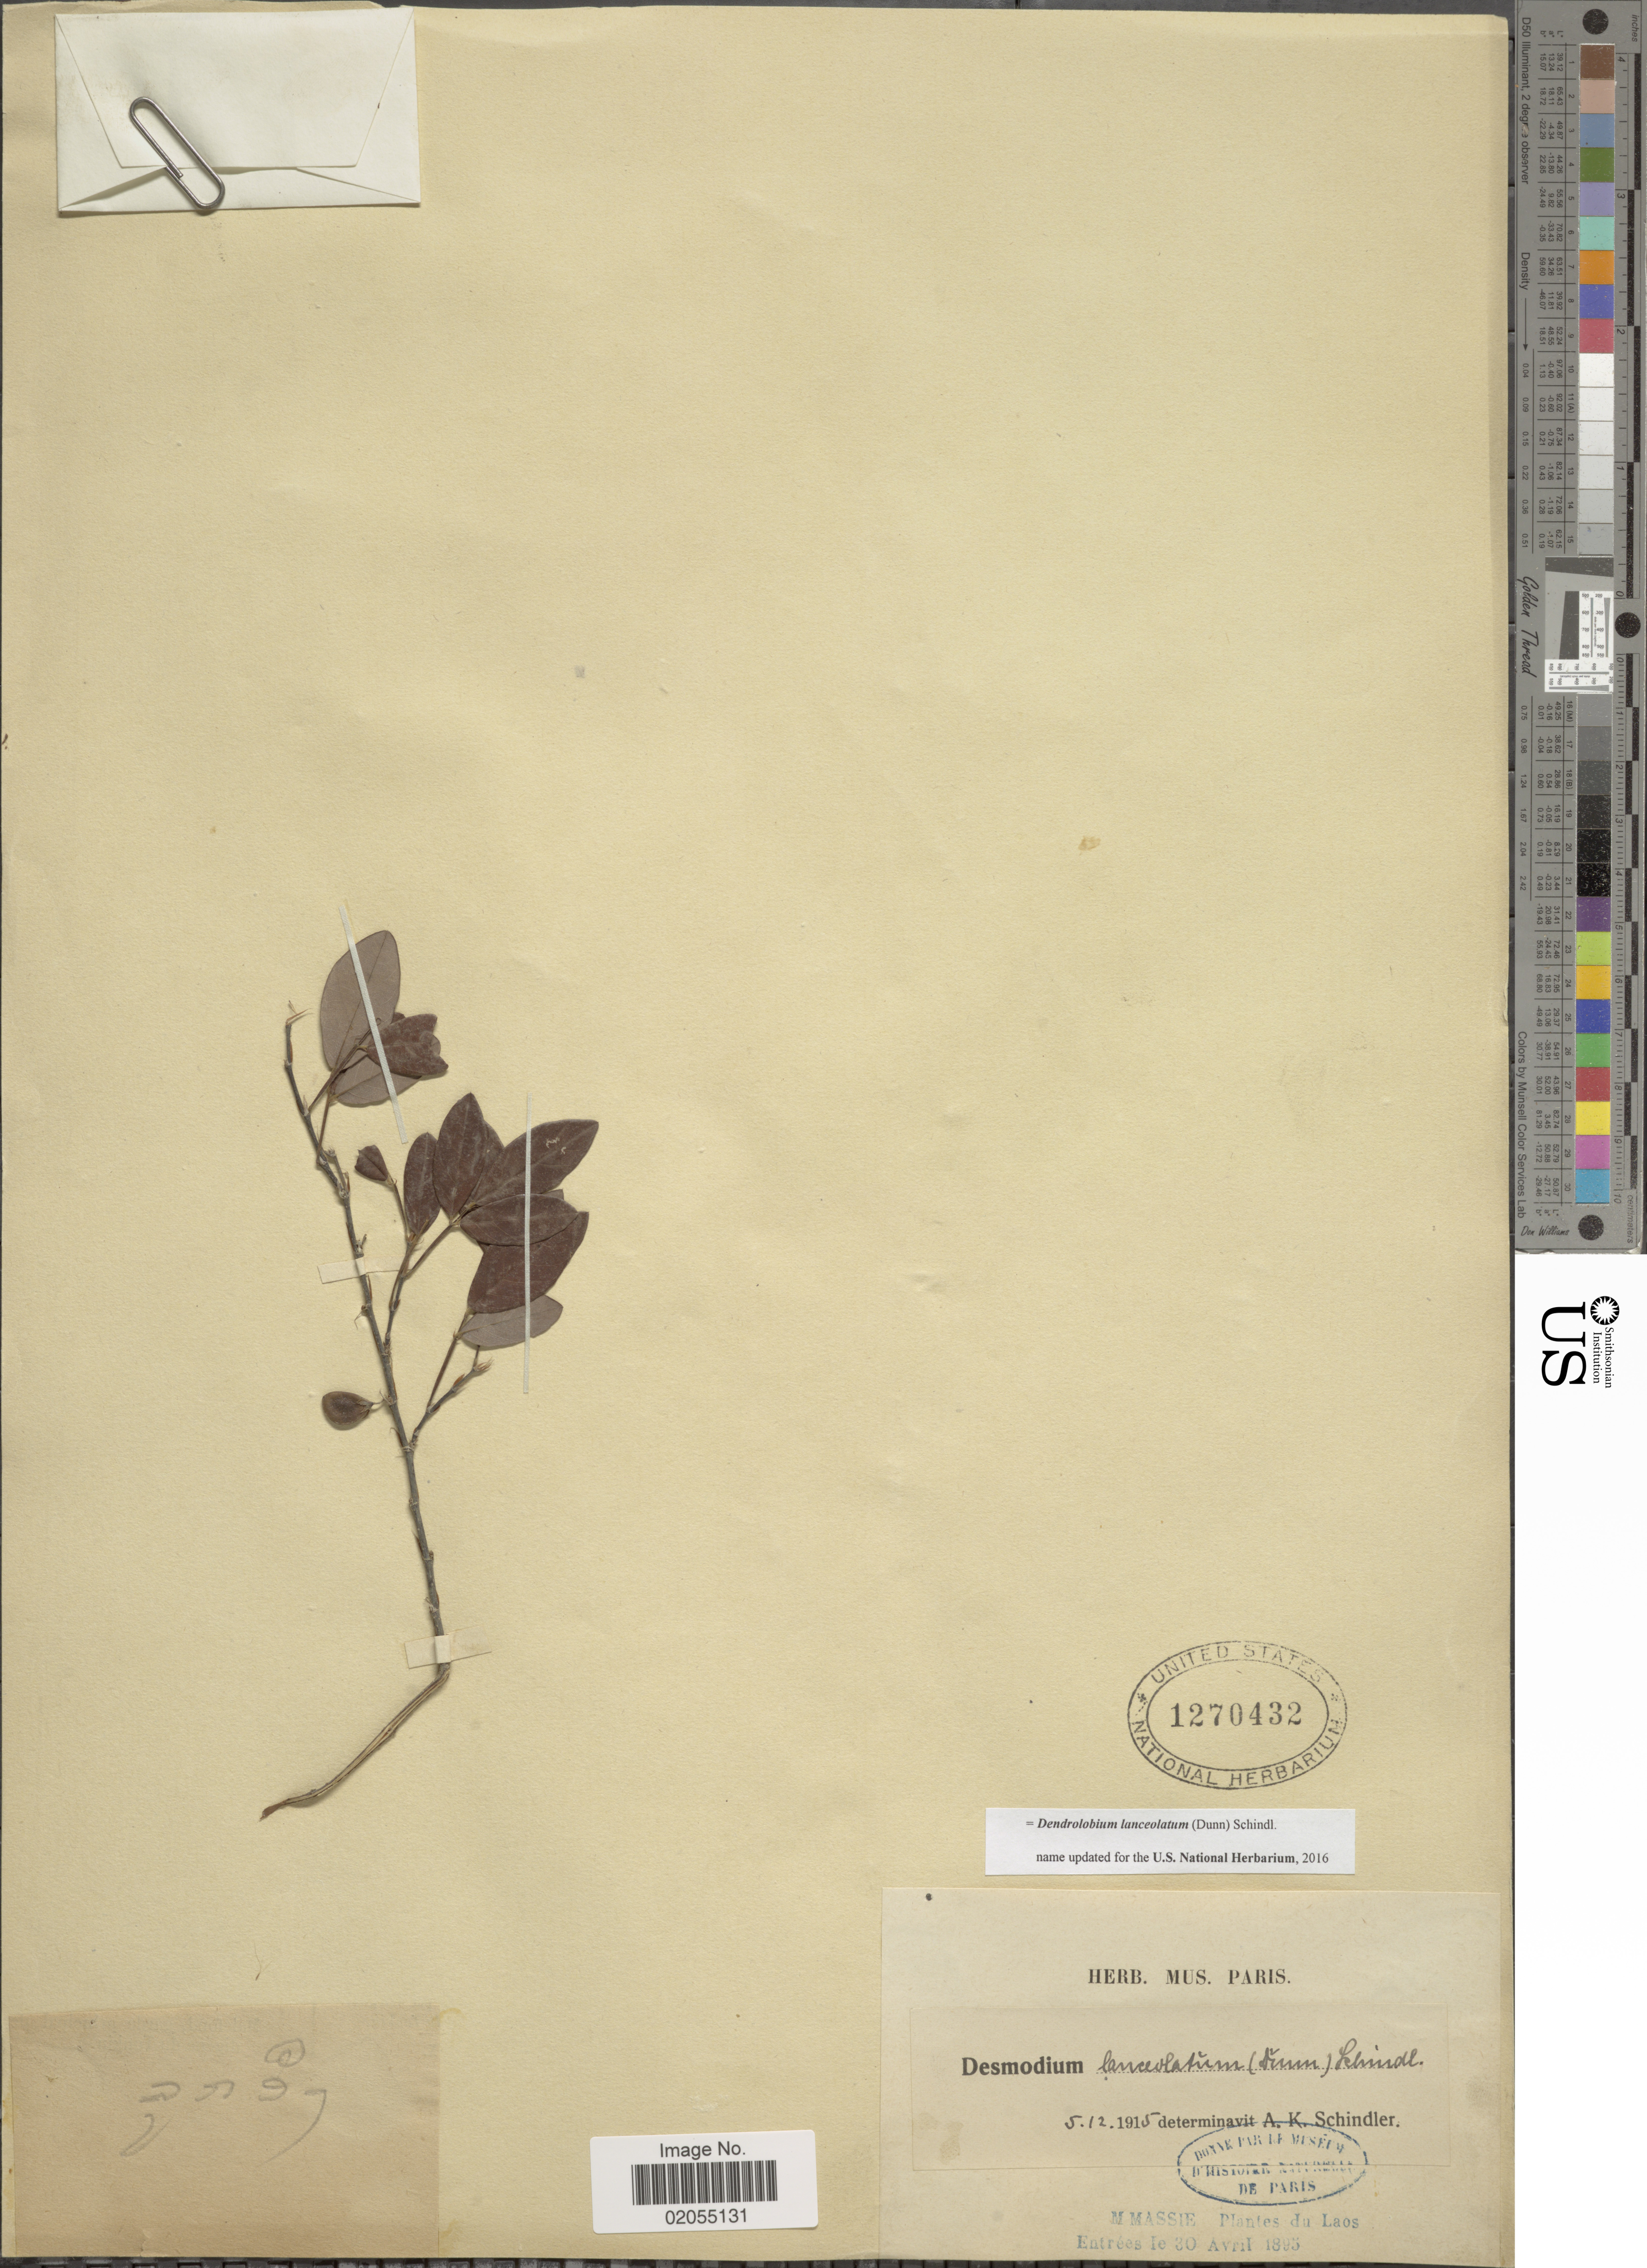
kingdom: Plantae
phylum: Tracheophyta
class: Magnoliopsida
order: Fabales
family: Fabaceae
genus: Dendrolobium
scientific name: Dendrolobium lanceolatum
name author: Schindl.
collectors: M. Massie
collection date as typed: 30 Apr 1895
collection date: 1895-04-30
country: Laos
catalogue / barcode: US 1270432